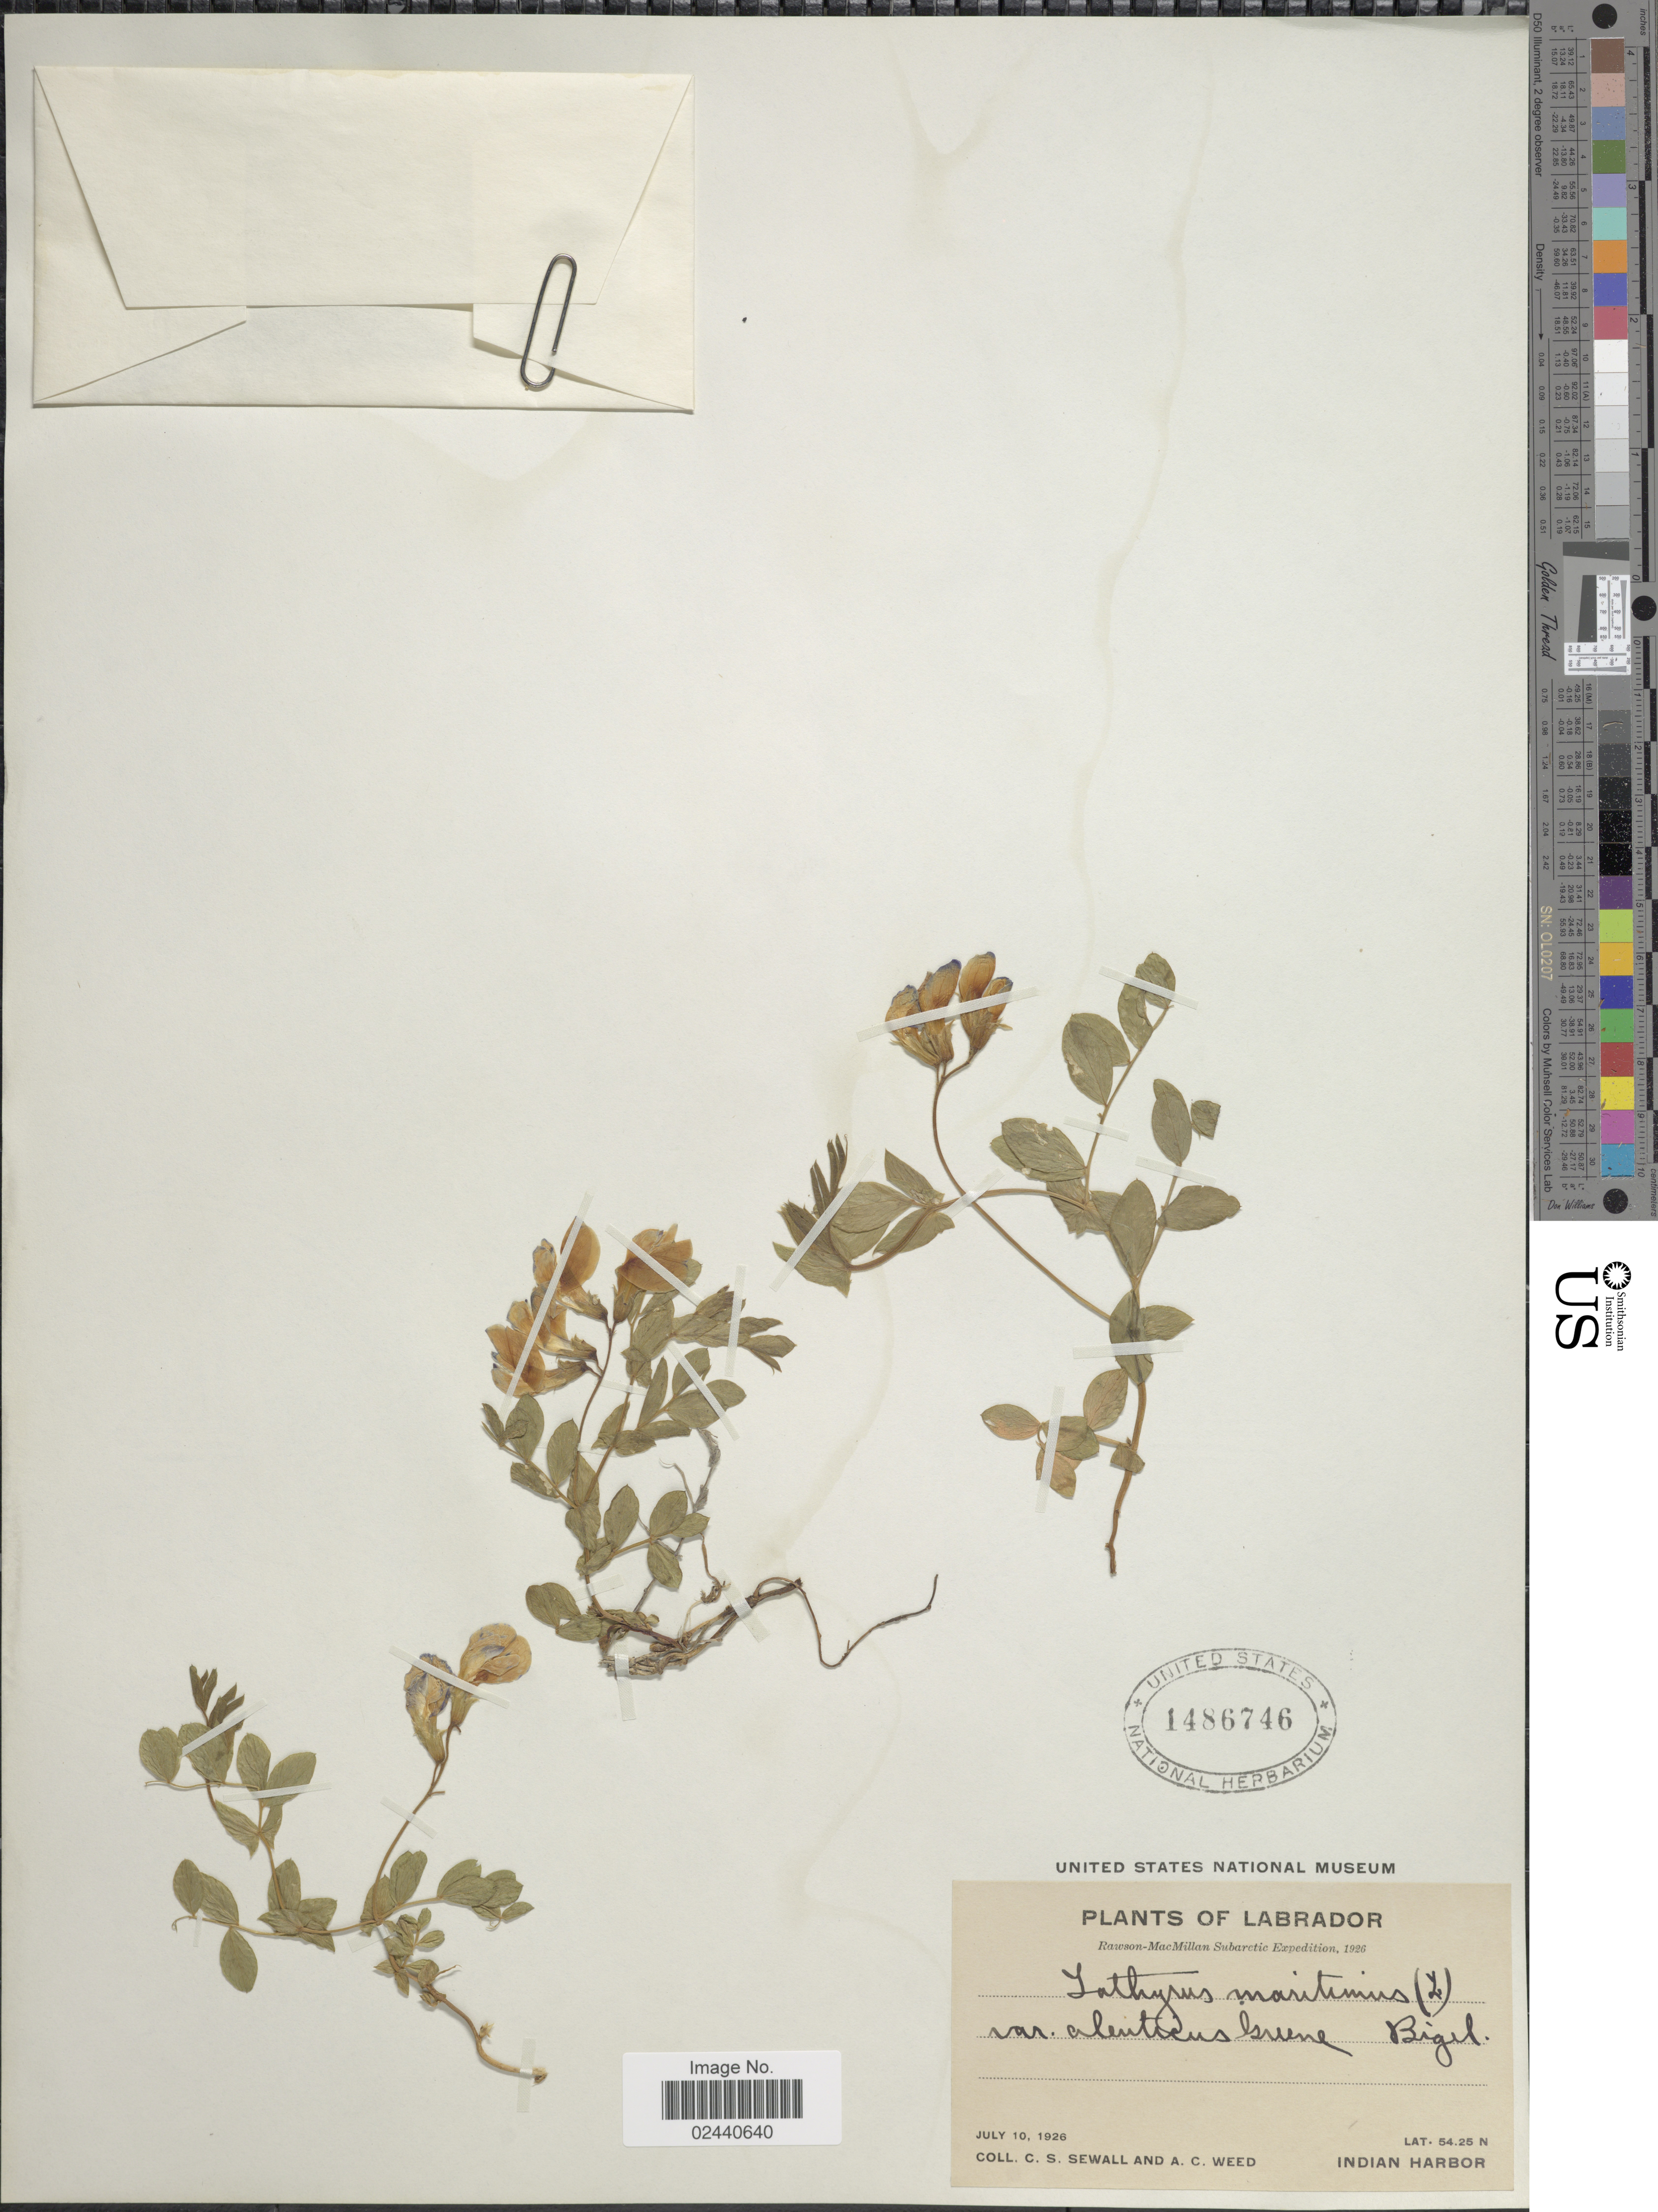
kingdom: Plantae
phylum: Tracheophyta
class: Magnoliopsida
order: Fabales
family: Fabaceae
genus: Lathyrus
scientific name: Lathyrus japonicus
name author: Willd.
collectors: C. Sewall & A. Weed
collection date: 1926-07-10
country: Canada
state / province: Newfoundland and Labrador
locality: Labrador, Indian Harbor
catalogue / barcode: US 1486746